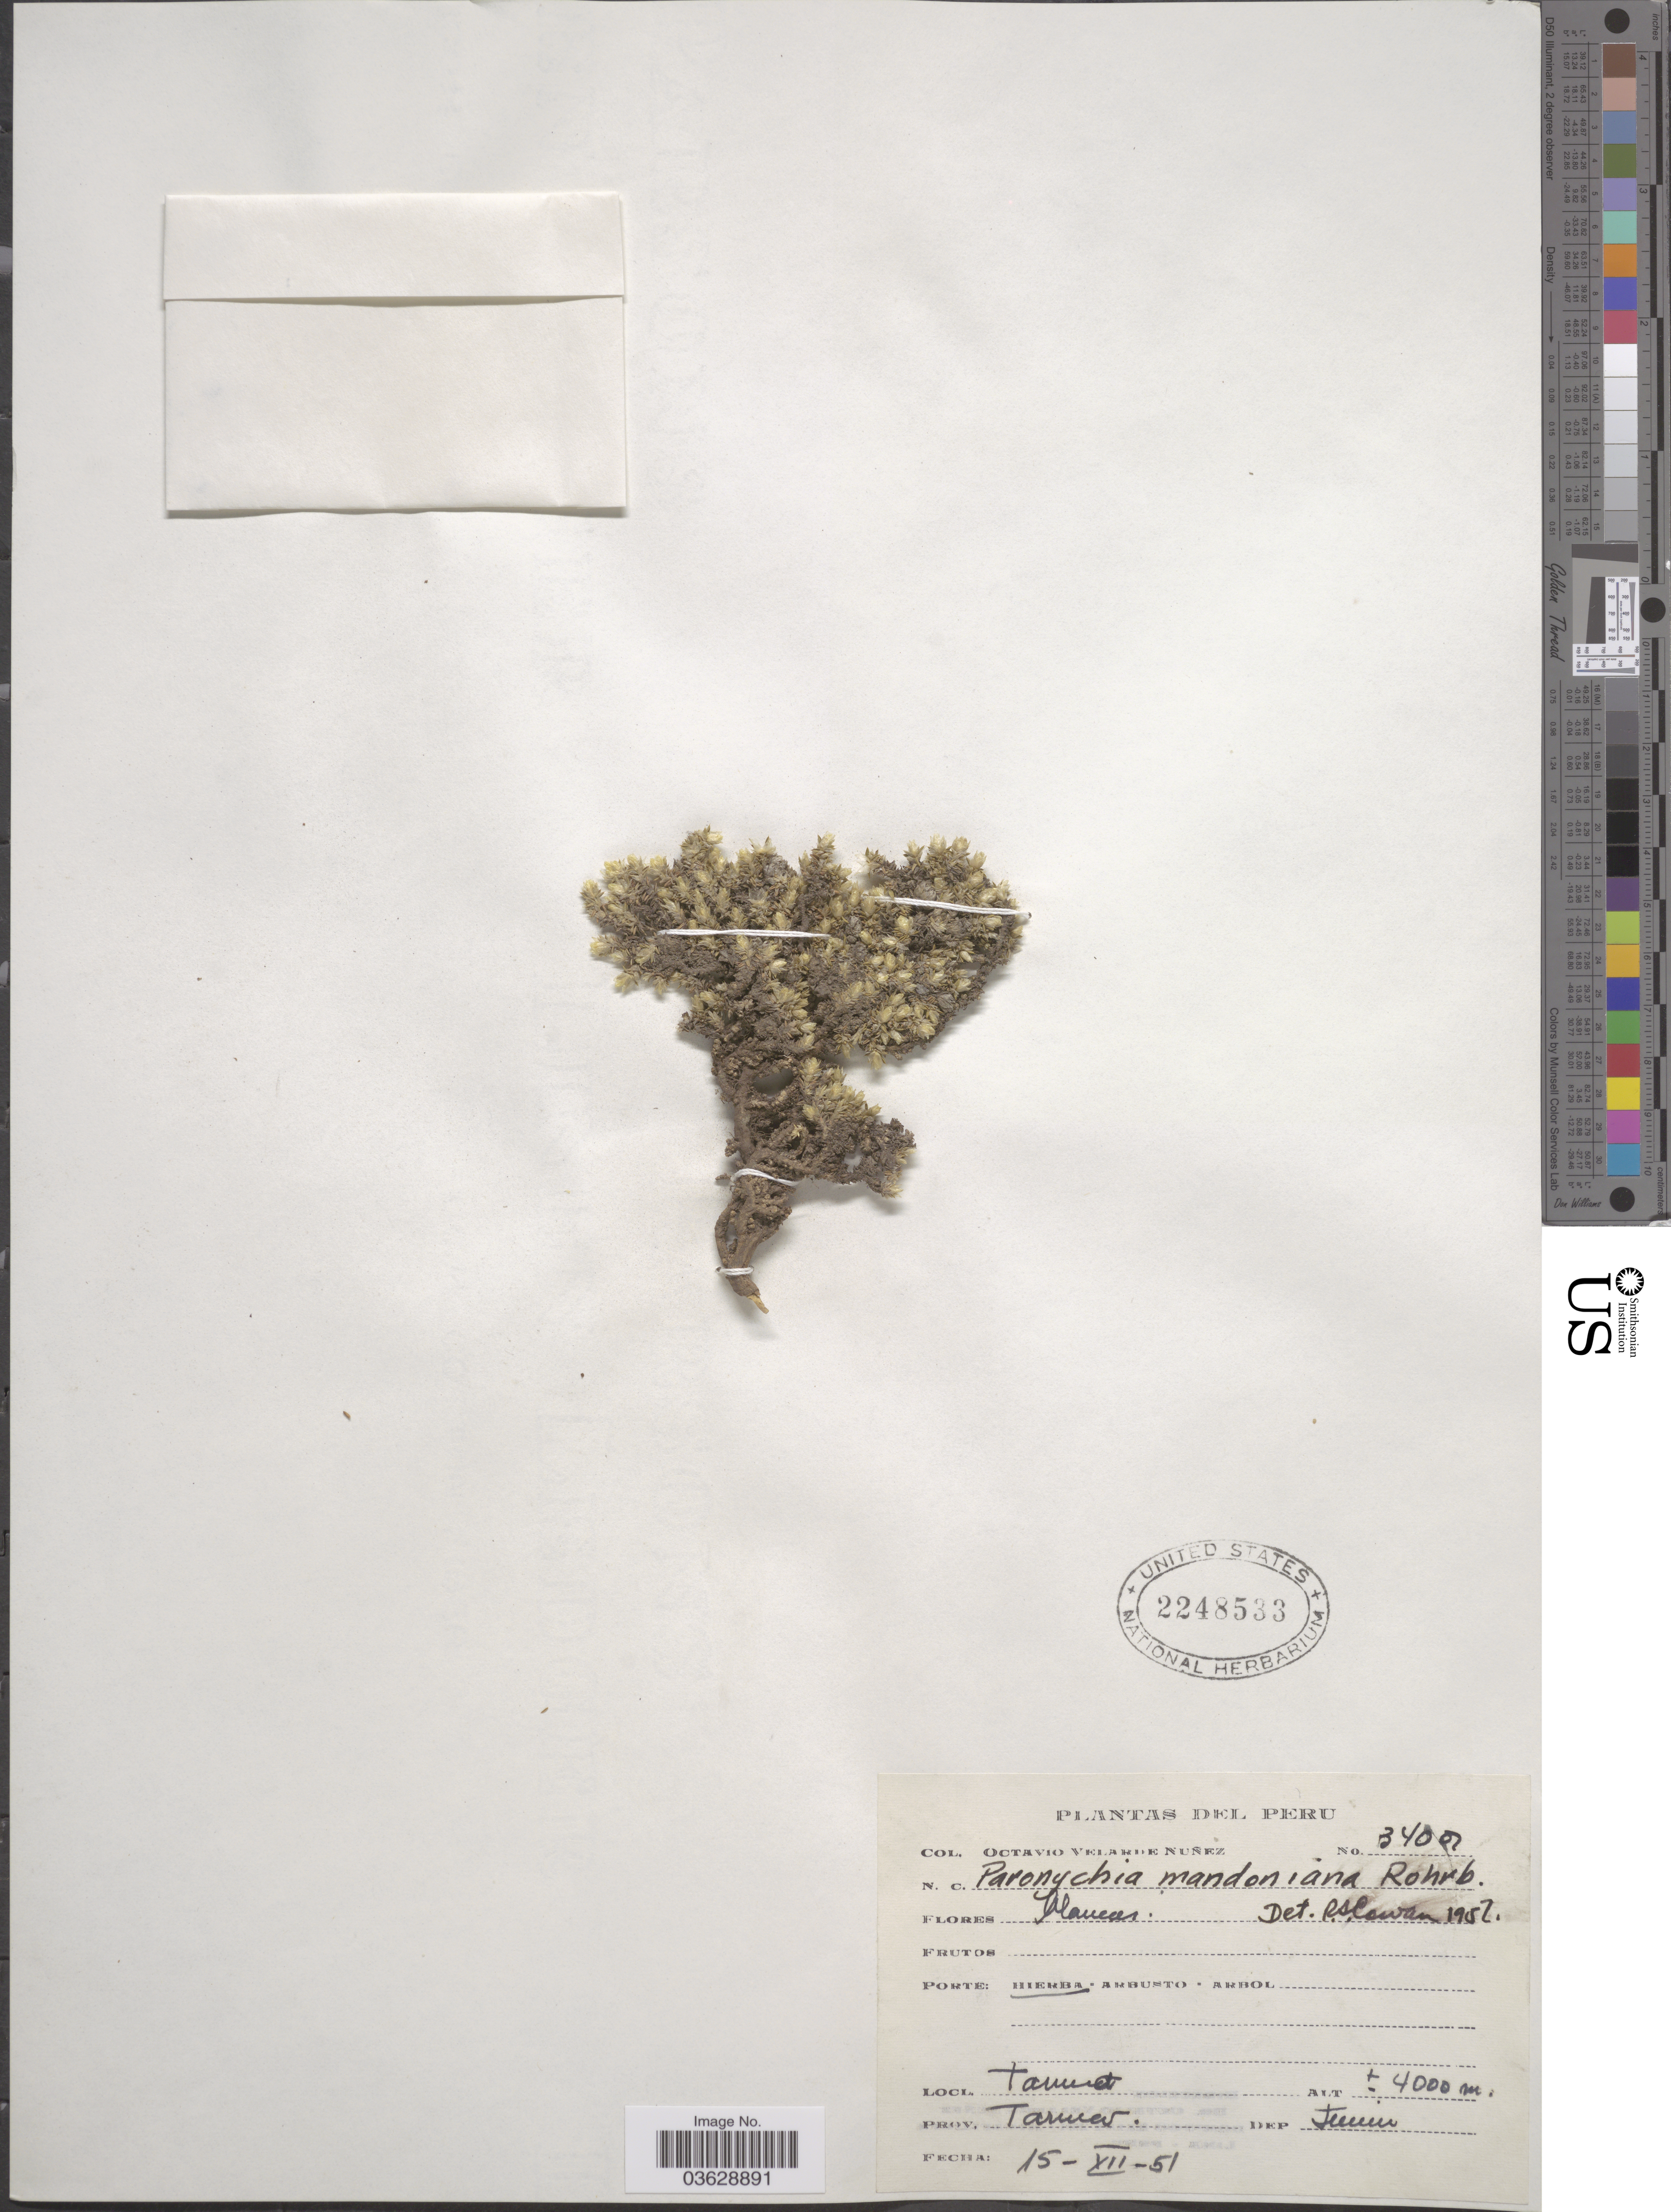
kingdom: Plantae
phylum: Tracheophyta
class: Magnoliopsida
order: Caryophyllales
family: Caryophyllaceae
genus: Paronychia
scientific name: Paronychia mandoniana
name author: Rohrb.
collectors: O. Velarde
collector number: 34001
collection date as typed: Transcribed d/m/y: 15/12/51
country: Peru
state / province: Junín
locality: Tarma. Prov. Tarma. Dep Junin.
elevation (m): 4000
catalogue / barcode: US 2248533